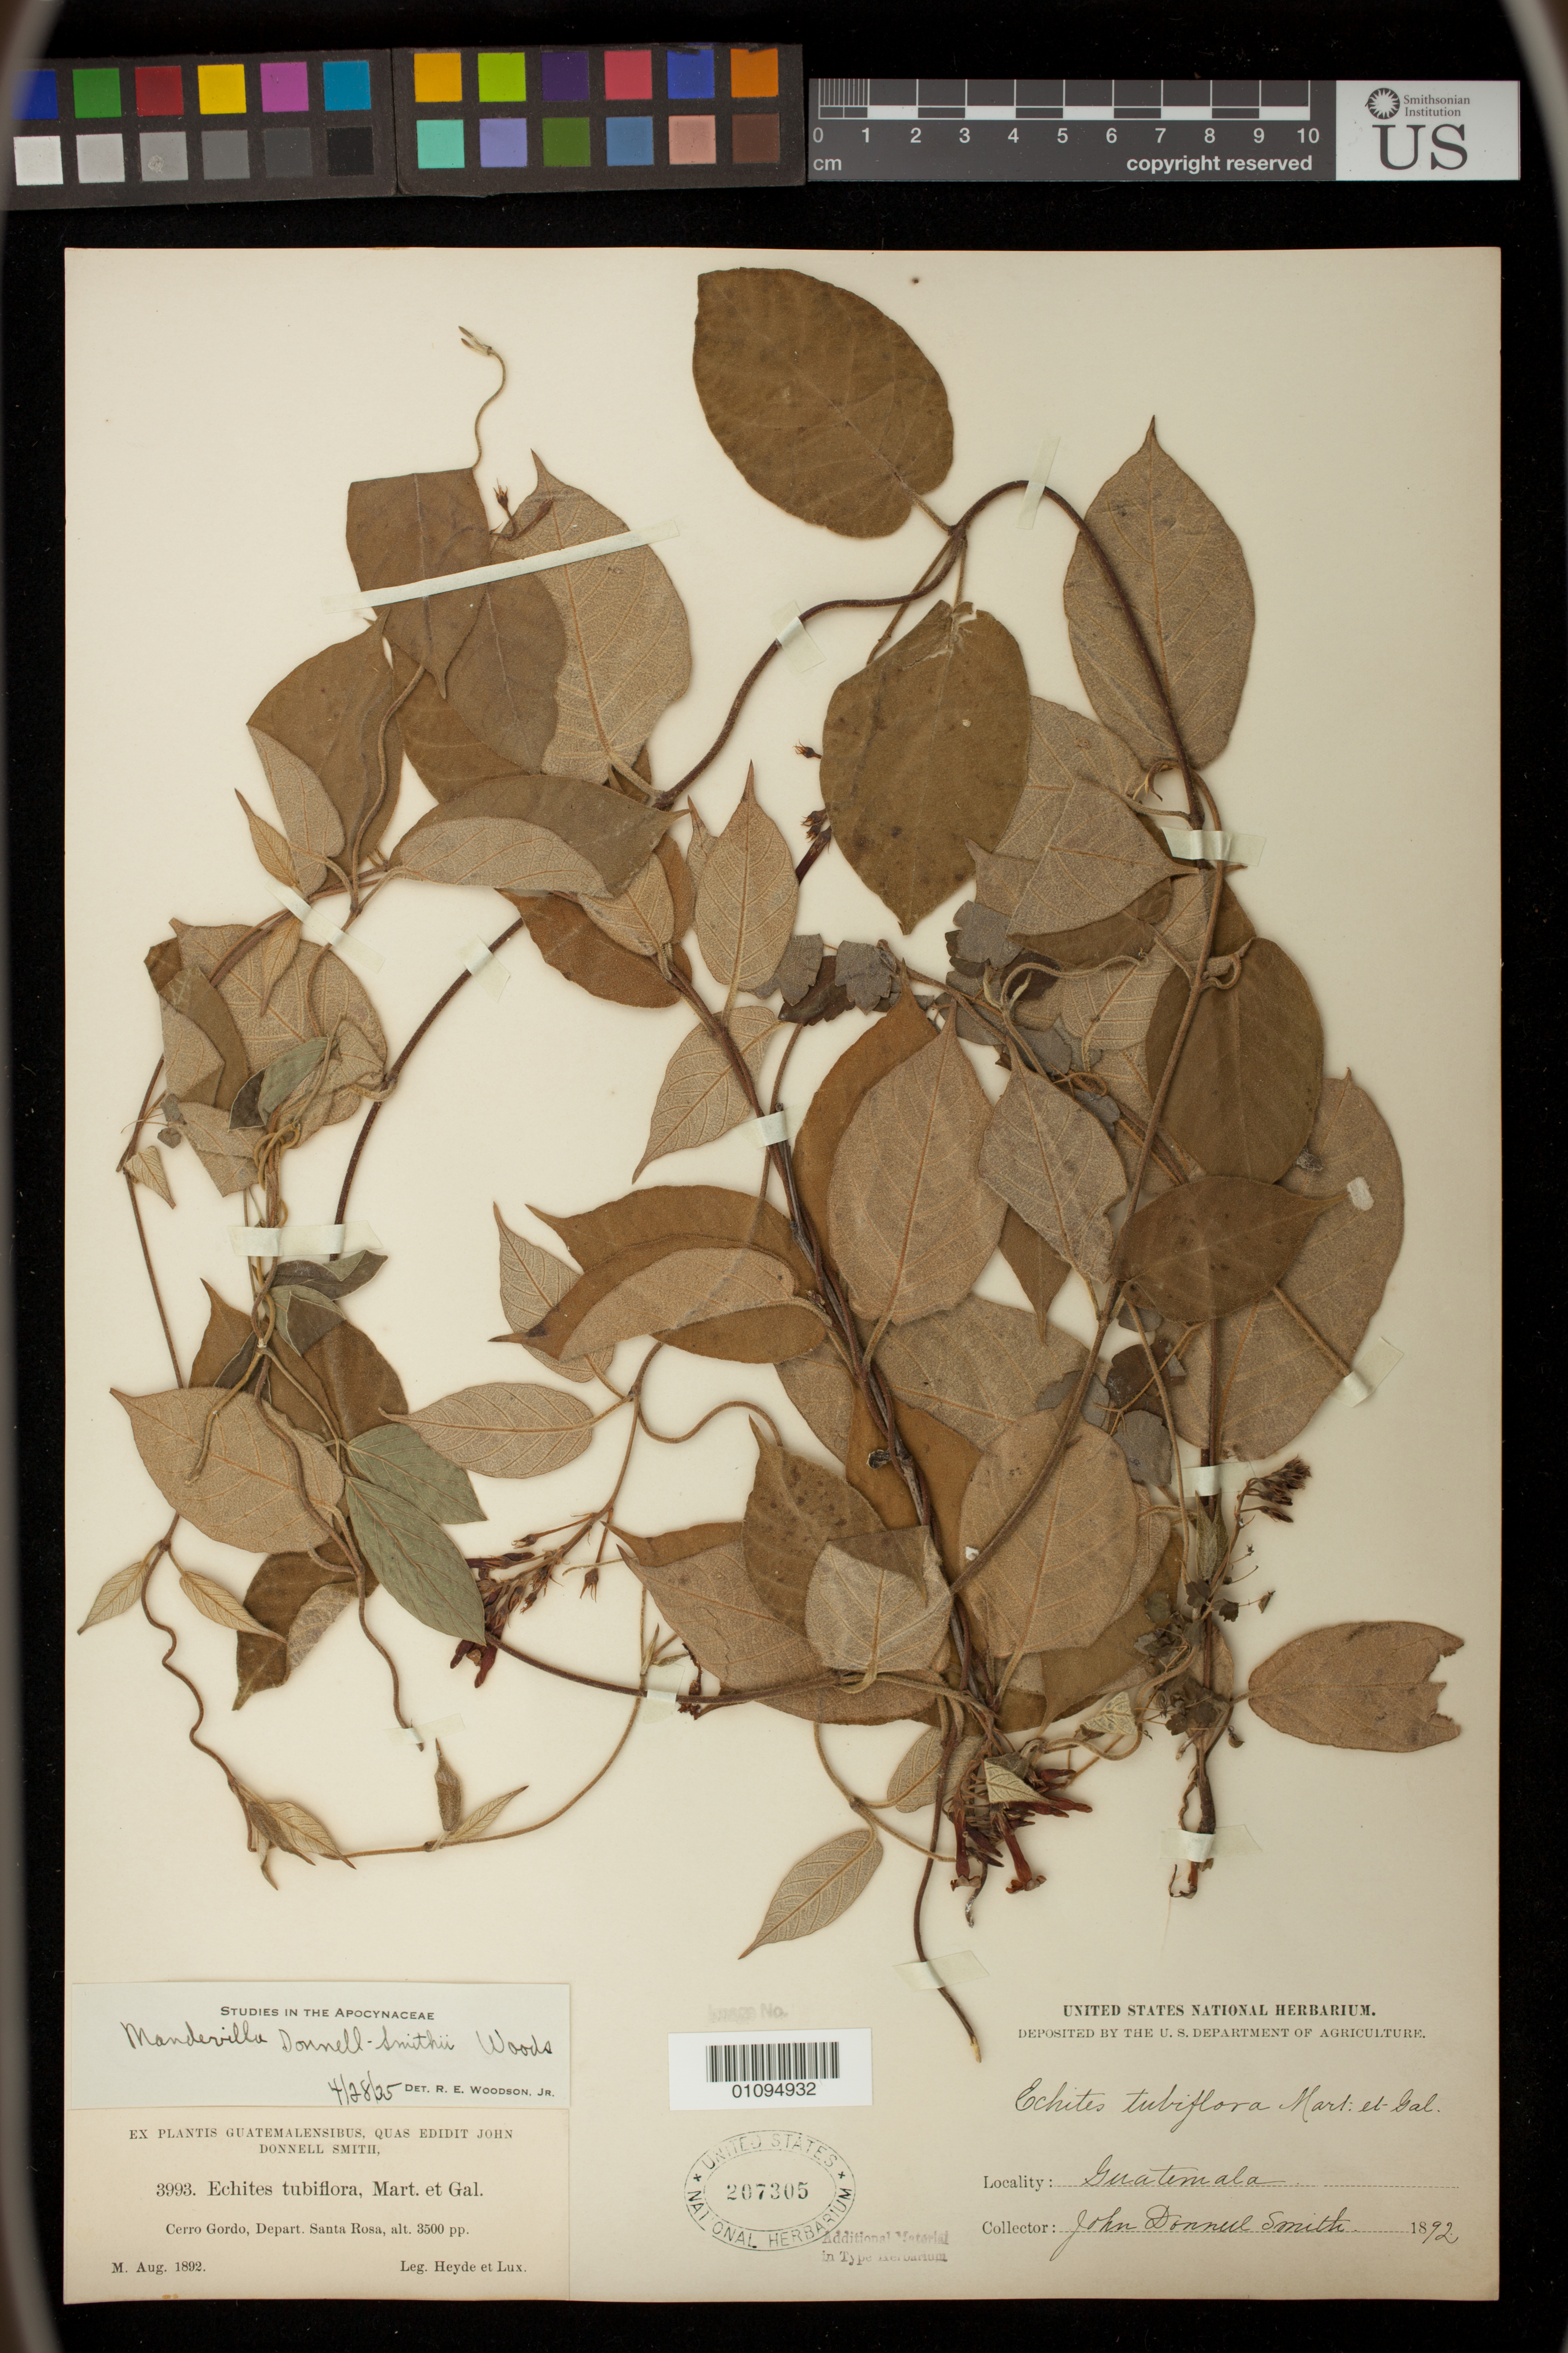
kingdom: Plantae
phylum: Tracheophyta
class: Magnoliopsida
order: Gentianales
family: Apocynaceae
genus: Mandevilla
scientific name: Mandevilla donnell-smithii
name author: Woodson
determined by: Woodson, R. E., Jr.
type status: Isotype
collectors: E. T. Heyde & E. Lux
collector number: J.D.S. 3993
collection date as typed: Aug 1892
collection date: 1892-08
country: Guatemala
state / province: Santa Rosa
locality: Cerro Gordo.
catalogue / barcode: US 207305